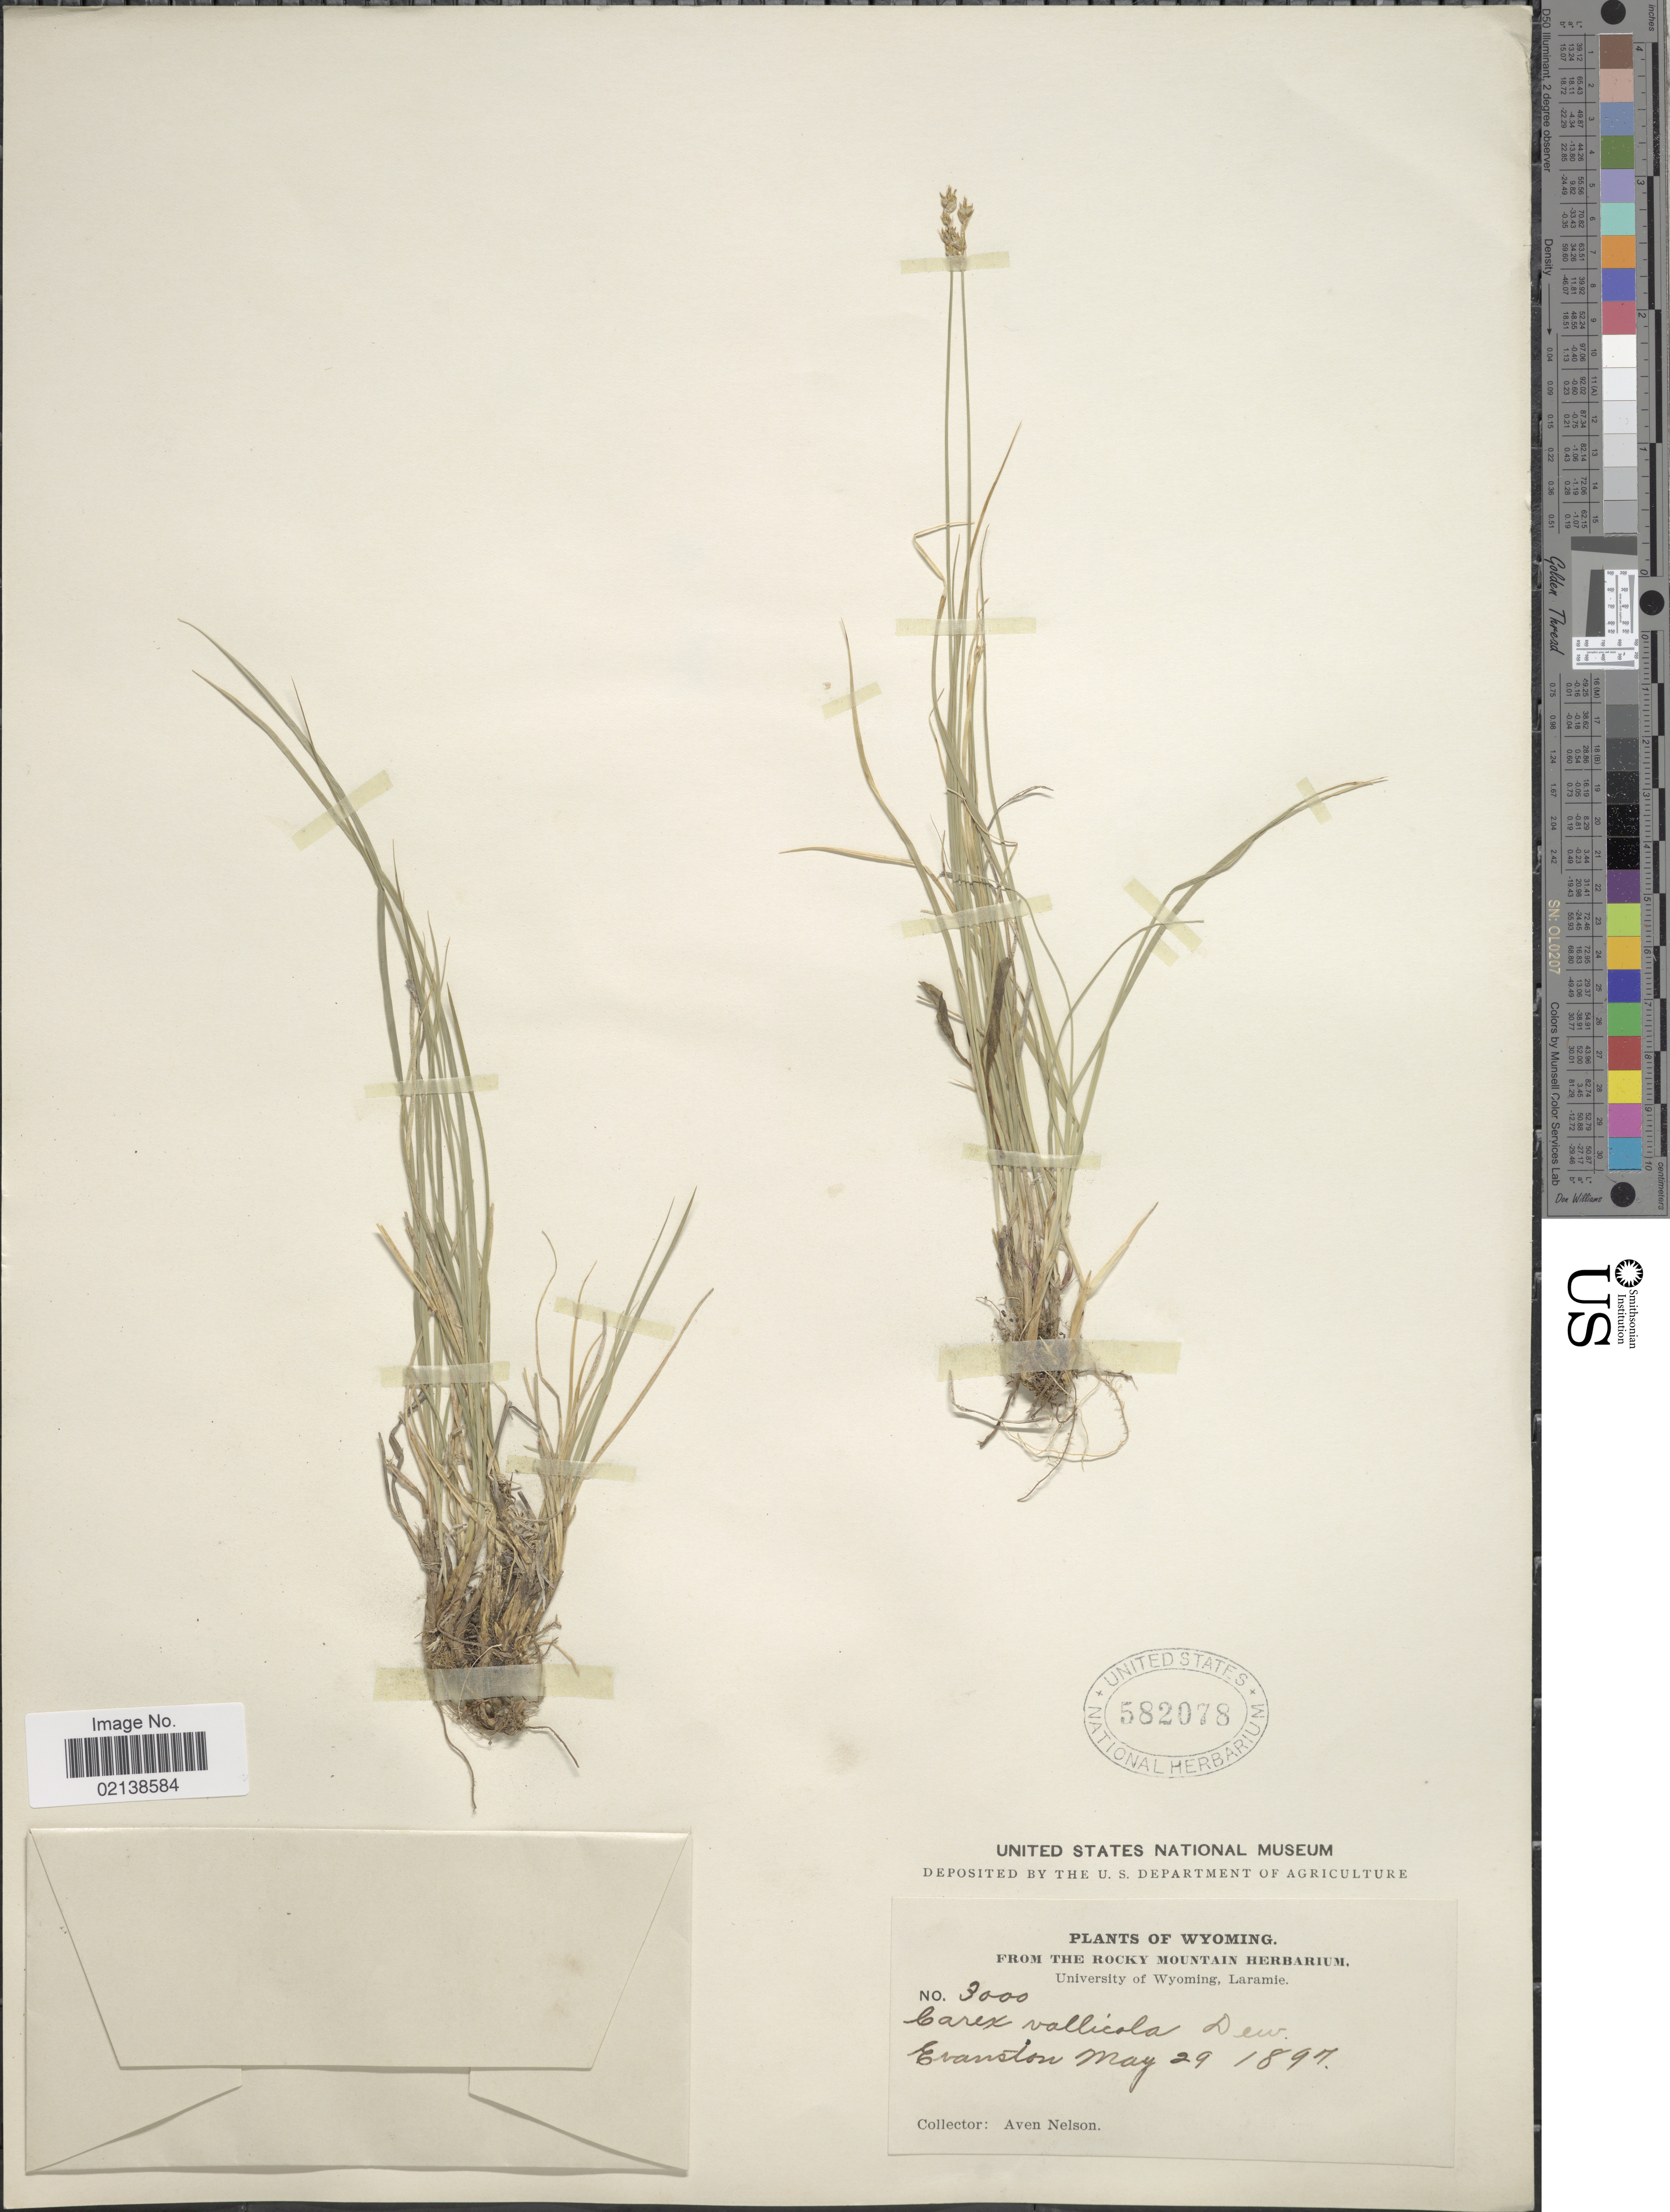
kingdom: Plantae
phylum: Tracheophyta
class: Liliopsida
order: Poales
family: Cyperaceae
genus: Carex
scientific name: Carex vallicola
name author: Dewey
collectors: A. Nelson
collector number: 3000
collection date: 1897-05-29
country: United States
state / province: Wyoming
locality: Evanston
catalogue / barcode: US 582078